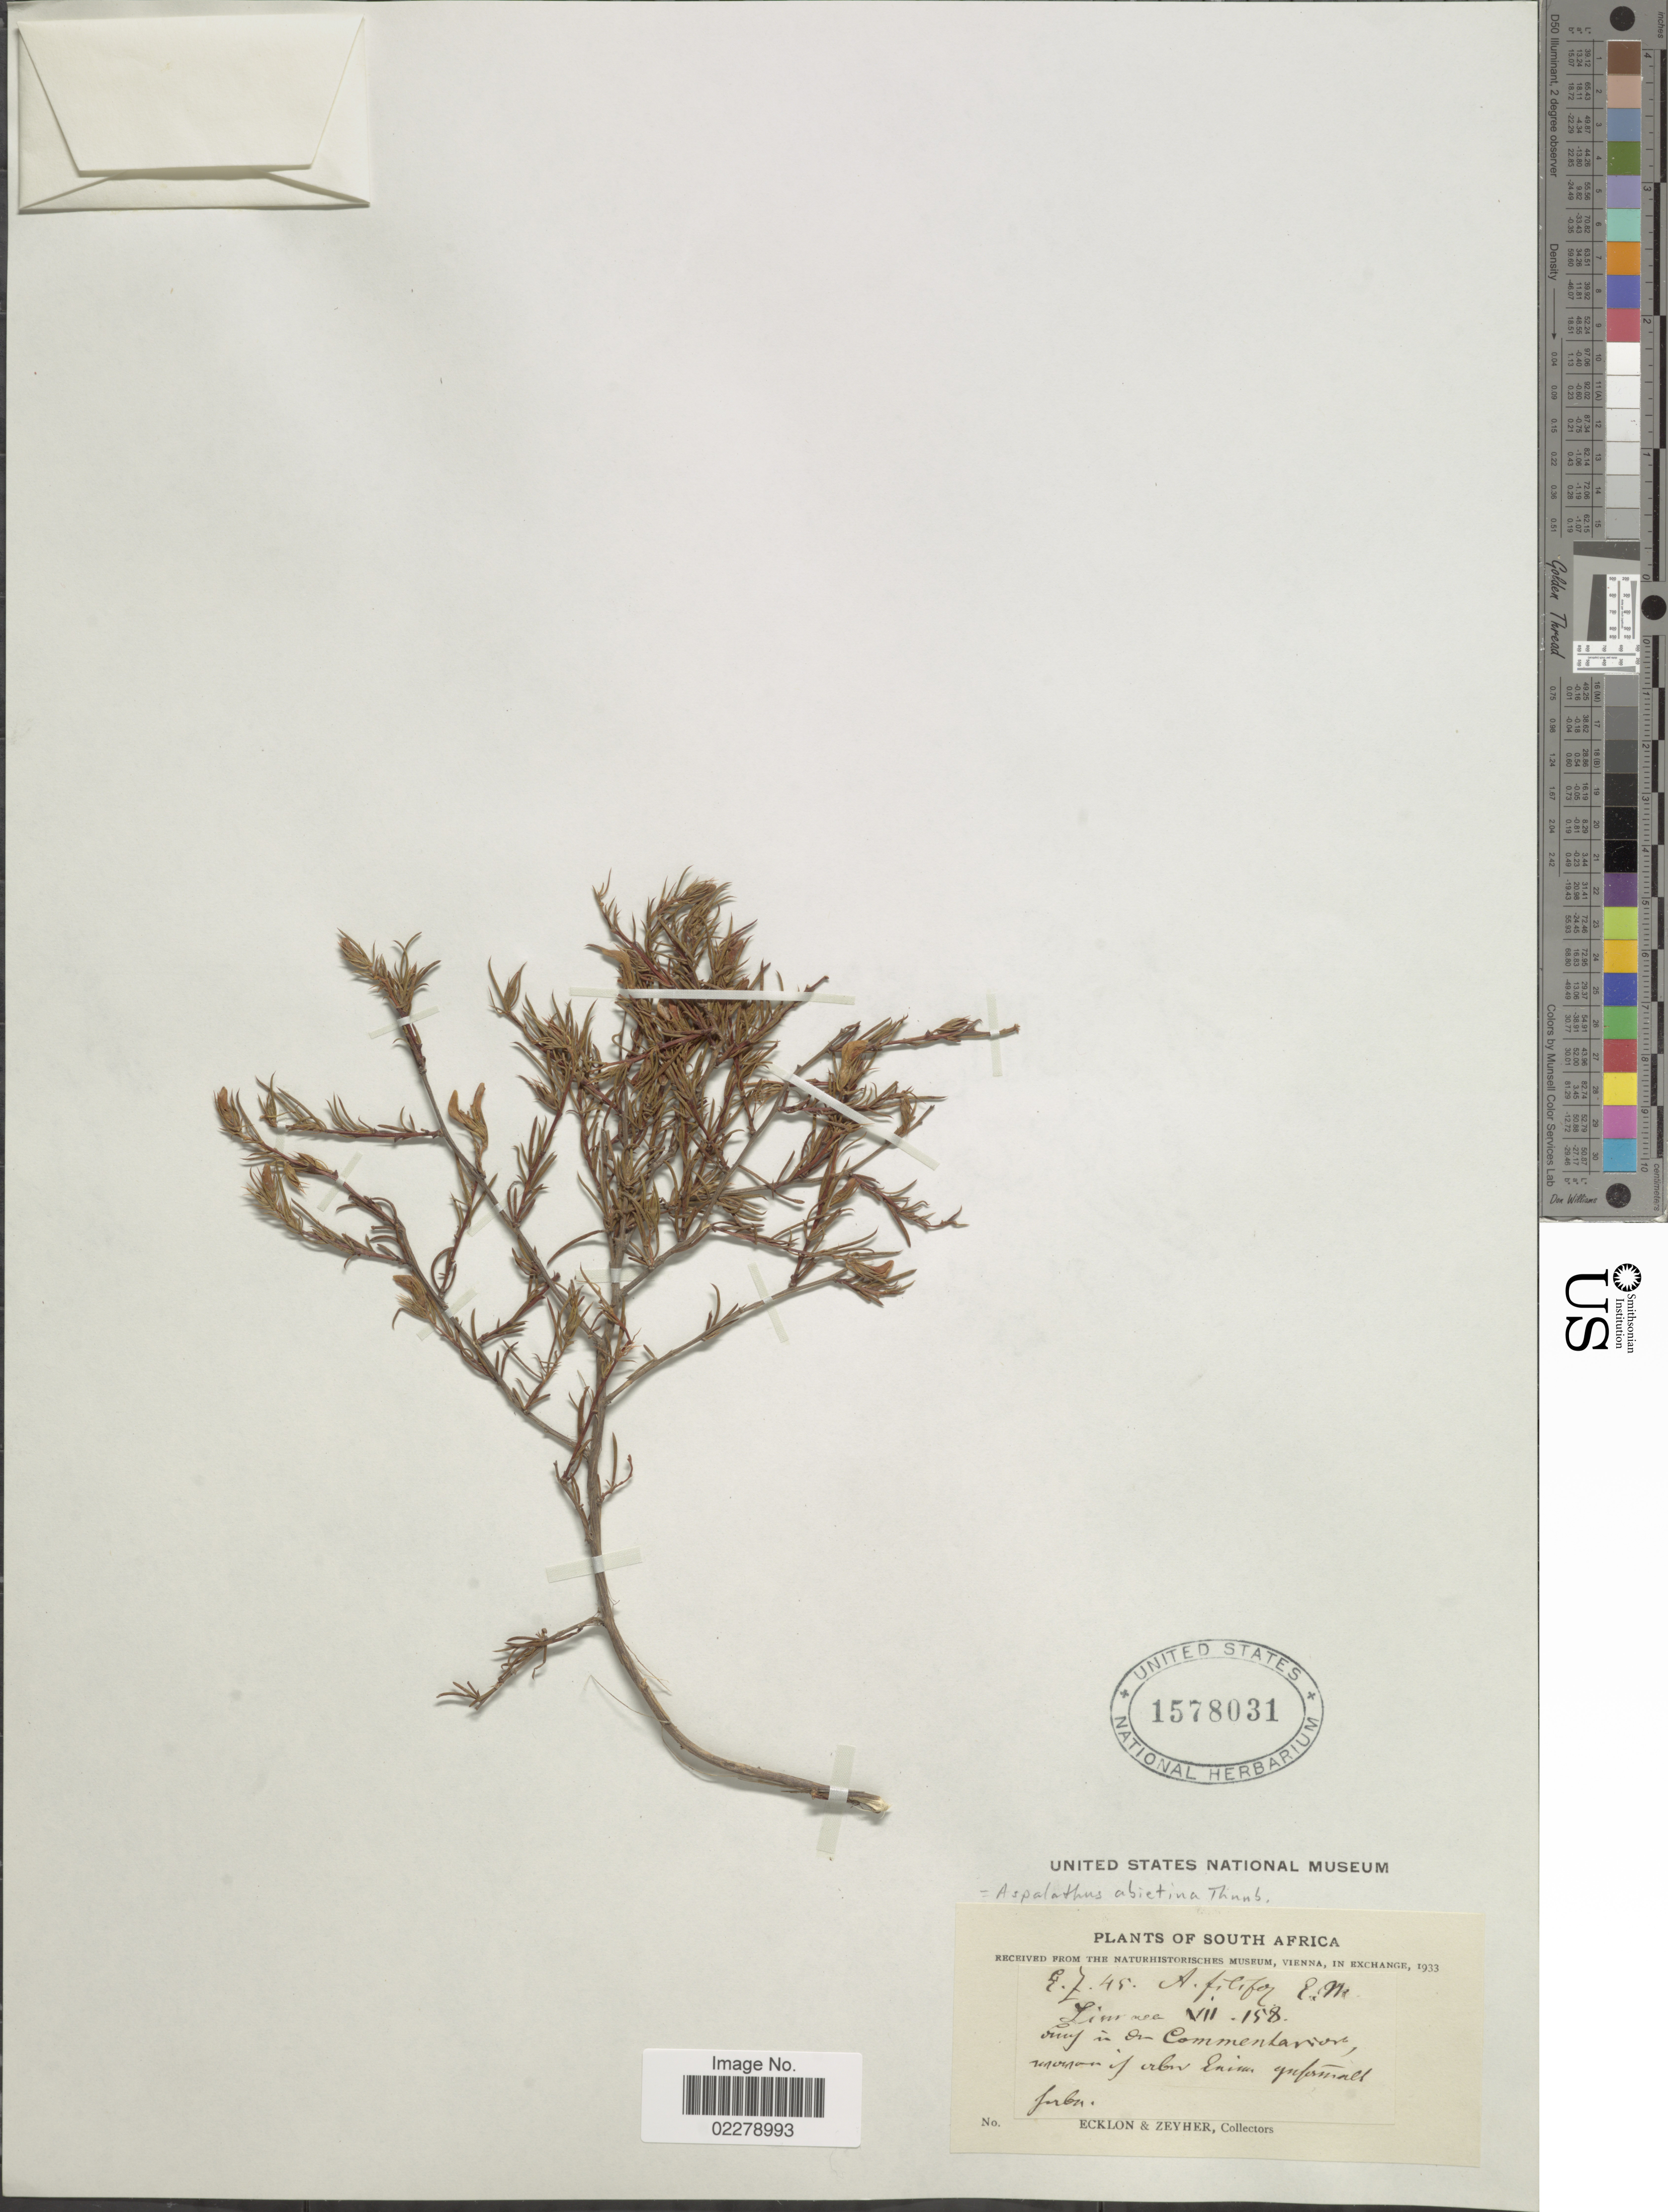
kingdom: Plantae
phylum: Tracheophyta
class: Magnoliopsida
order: Fabales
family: Fabaceae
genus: Aspalathus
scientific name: Aspalathus abietina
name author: Thunb.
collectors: -. Ecklon & -. Zeyher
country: South Africa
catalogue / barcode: US 1578031